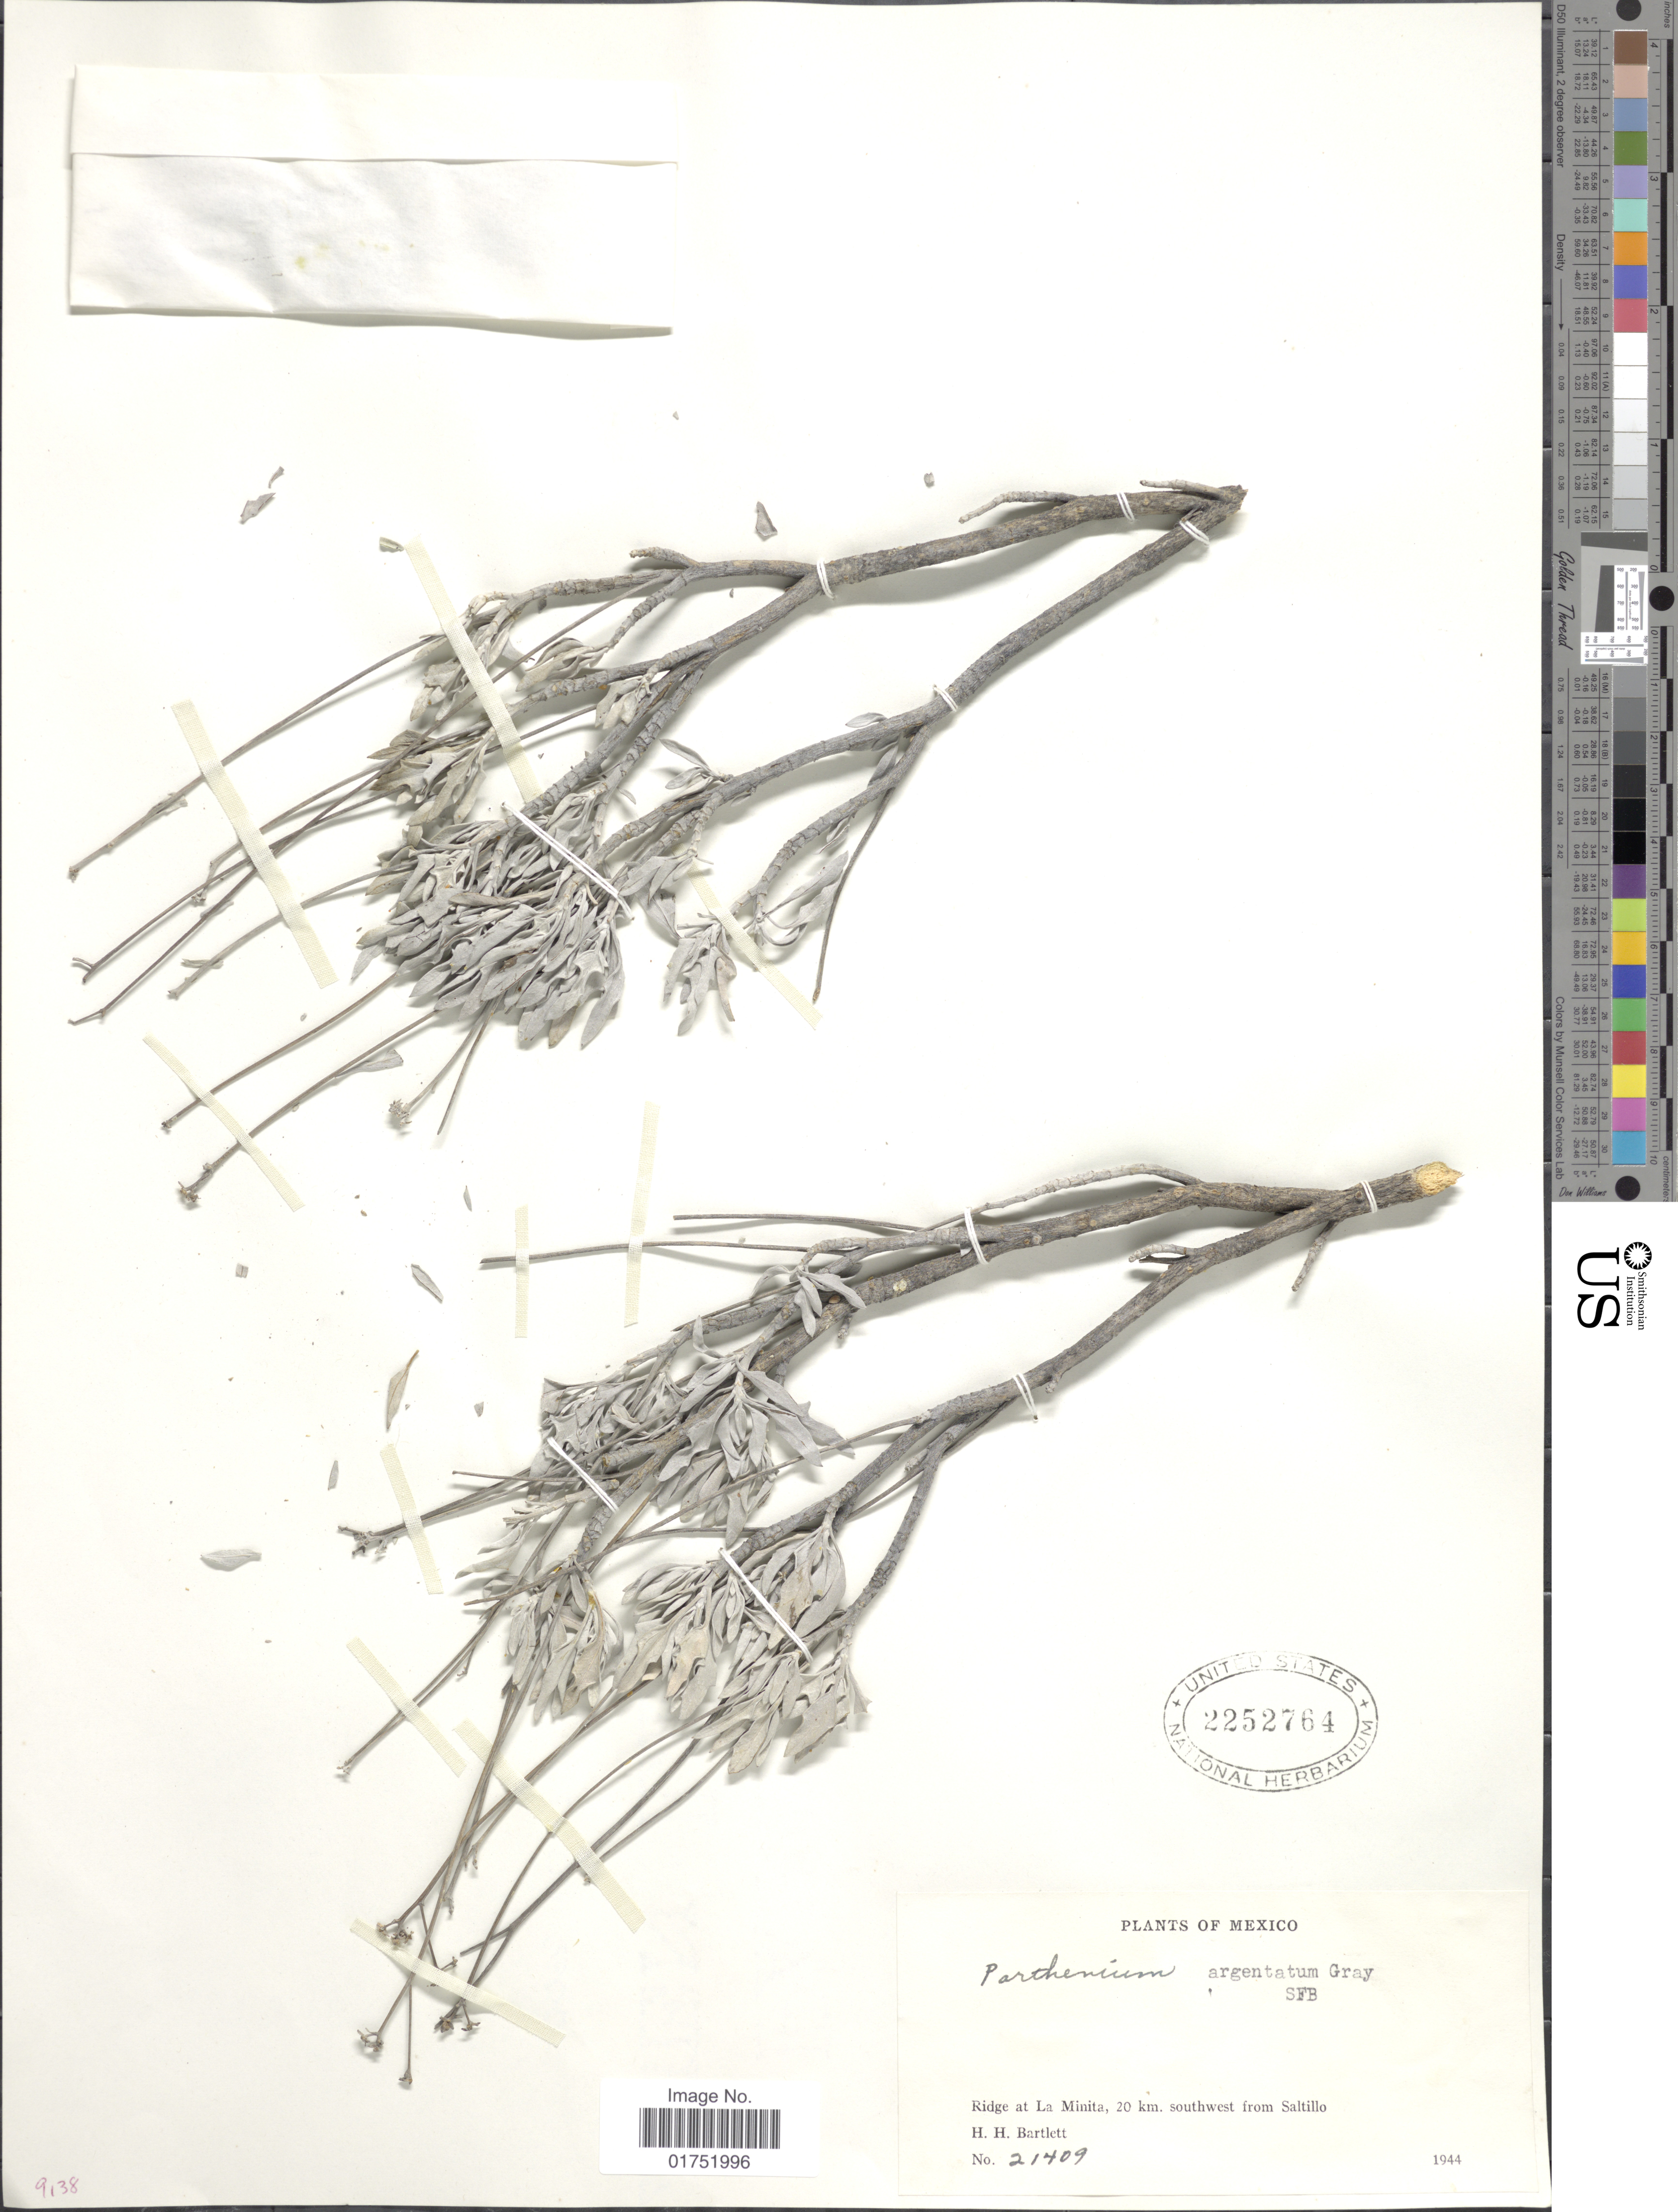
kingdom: Plantae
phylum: Tracheophyta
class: Magnoliopsida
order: Asterales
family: Asteraceae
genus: Parthenium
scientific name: Parthenium argentatum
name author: A. Gray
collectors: H. H. Bartlett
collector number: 21409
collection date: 1944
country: Mexico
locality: Ridge at La Minita, 20 km southwest from Saltillo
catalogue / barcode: US 2252764